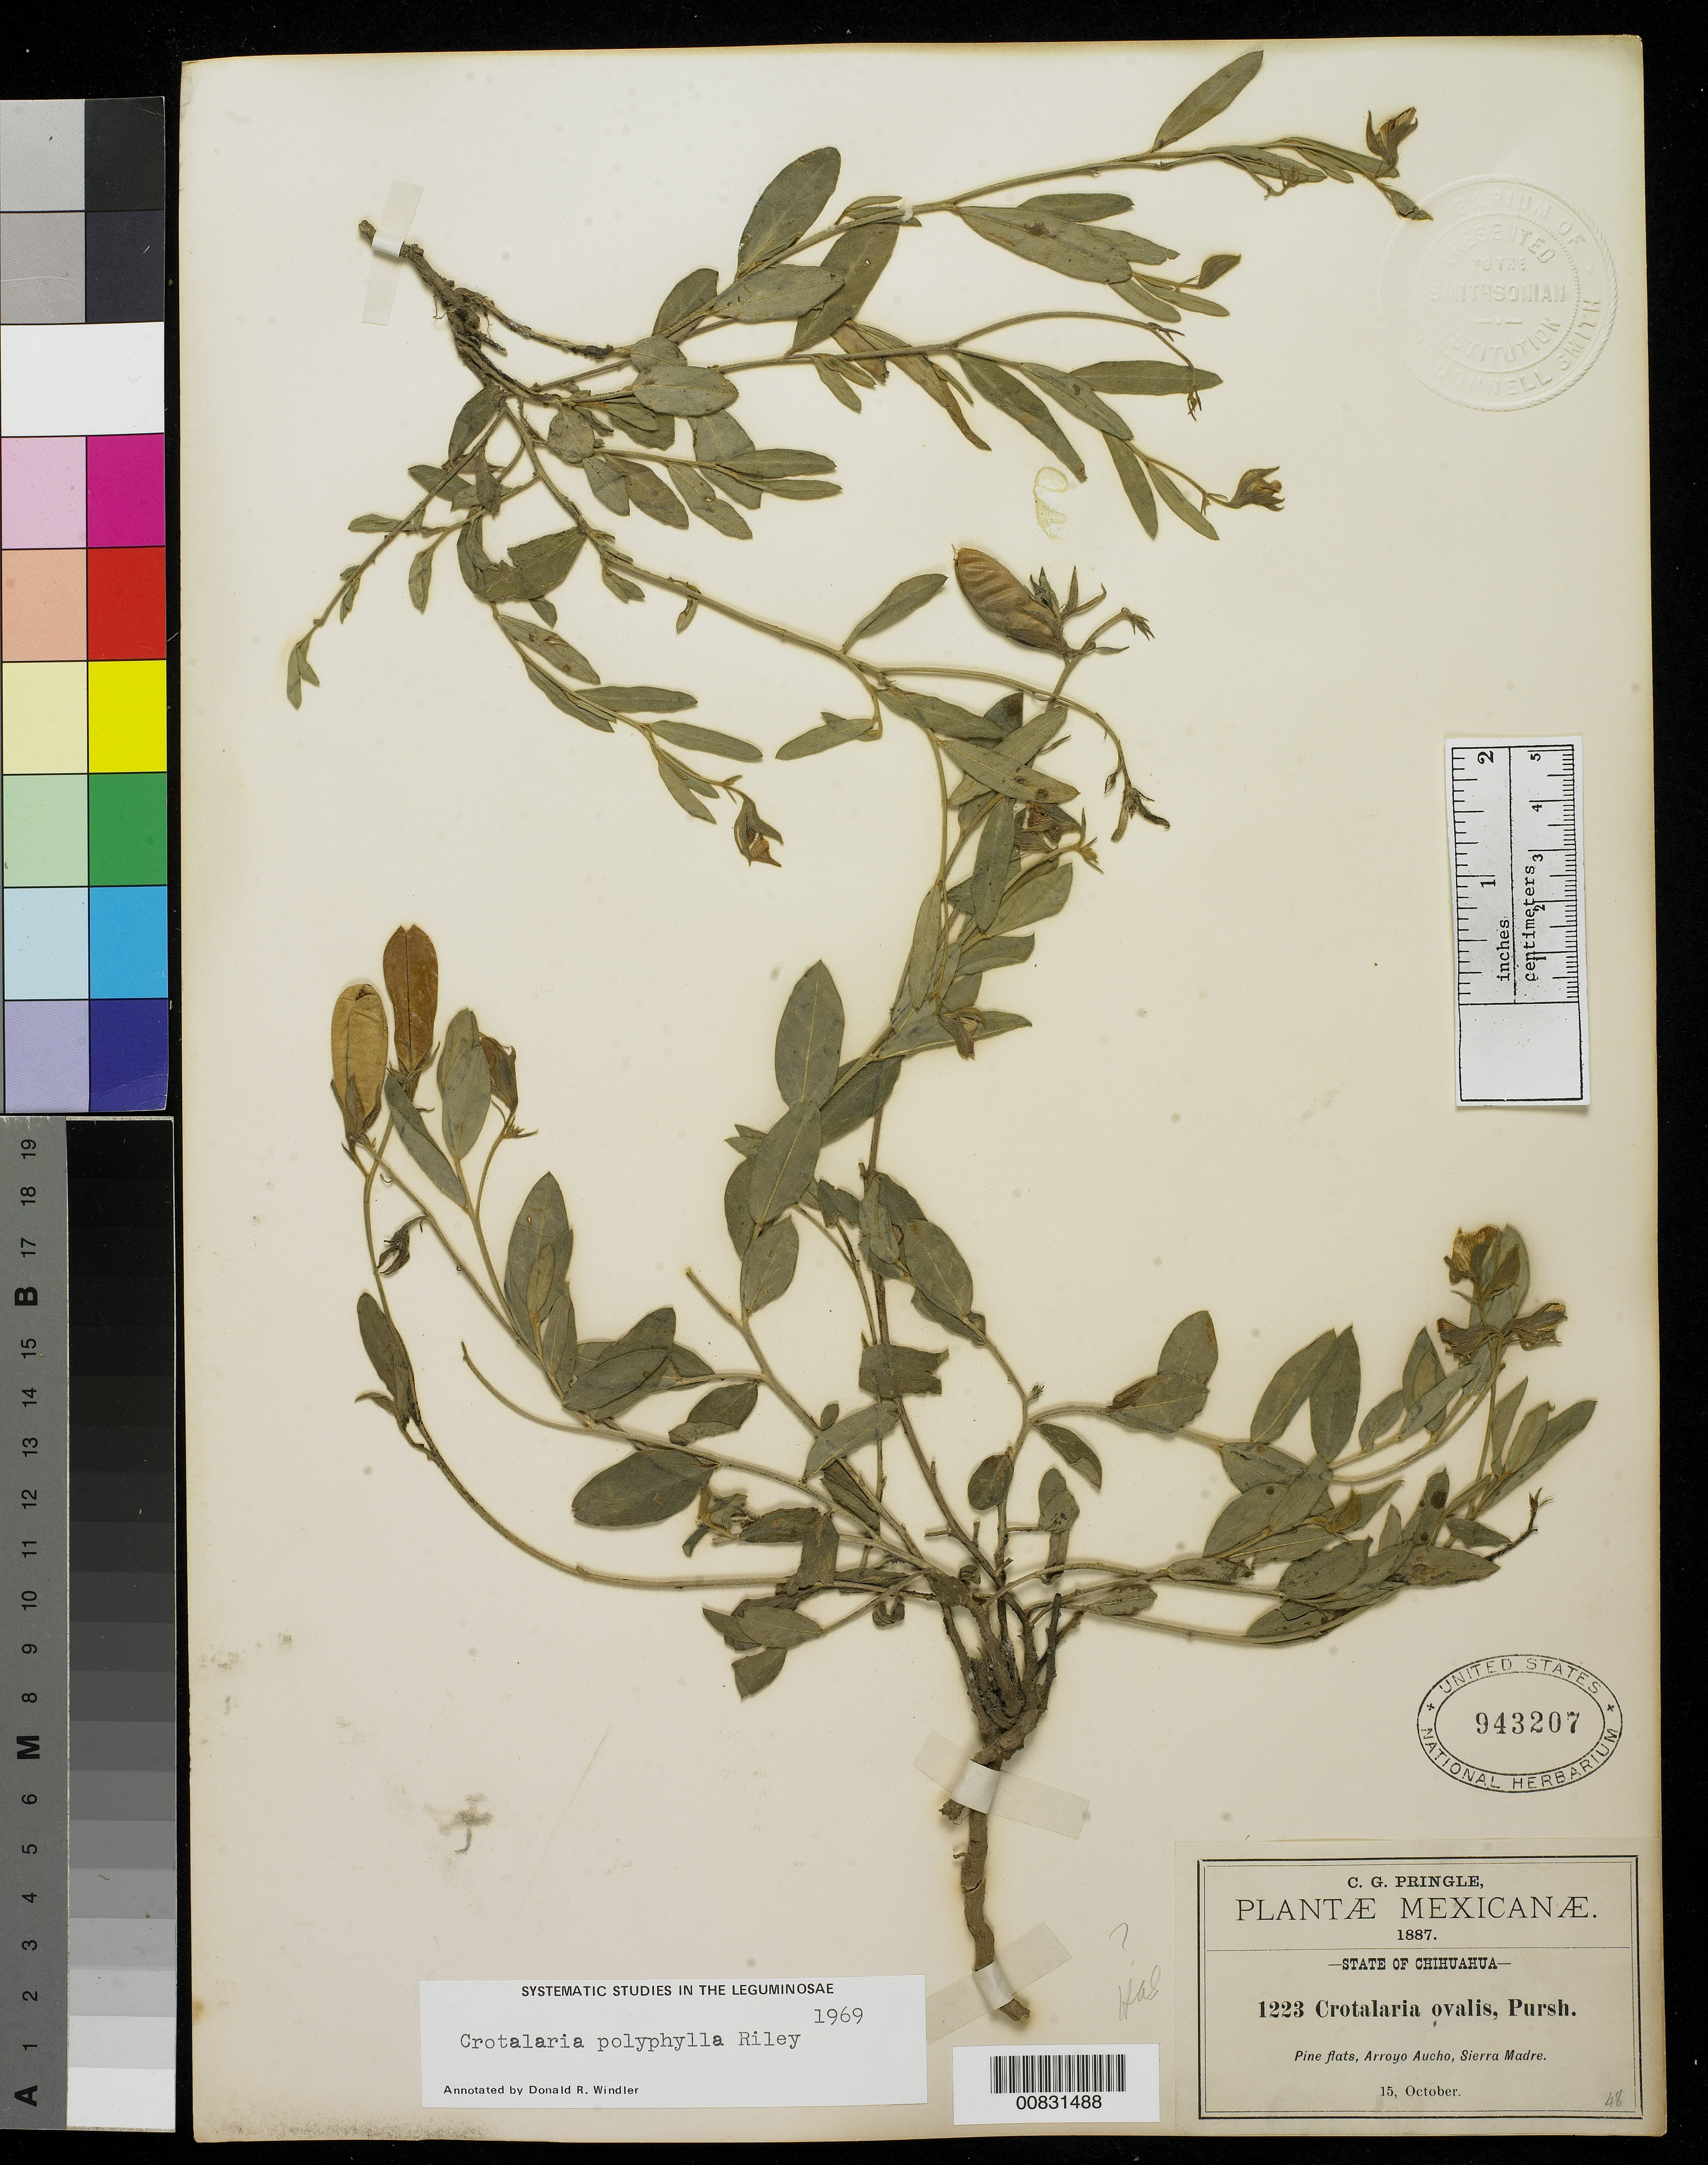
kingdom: Plantae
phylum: Tracheophyta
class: Magnoliopsida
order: Fabales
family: Fabaceae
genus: Crotalaria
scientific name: Crotalaria polyphylla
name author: Riley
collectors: C. G. Pringle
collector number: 1223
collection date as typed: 15 Oct 1887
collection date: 1887-10-15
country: Mexico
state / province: Chihuahua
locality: Pine flats, Arroyo Aucho, Sierra Madre.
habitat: Pine flats.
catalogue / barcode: US 943207